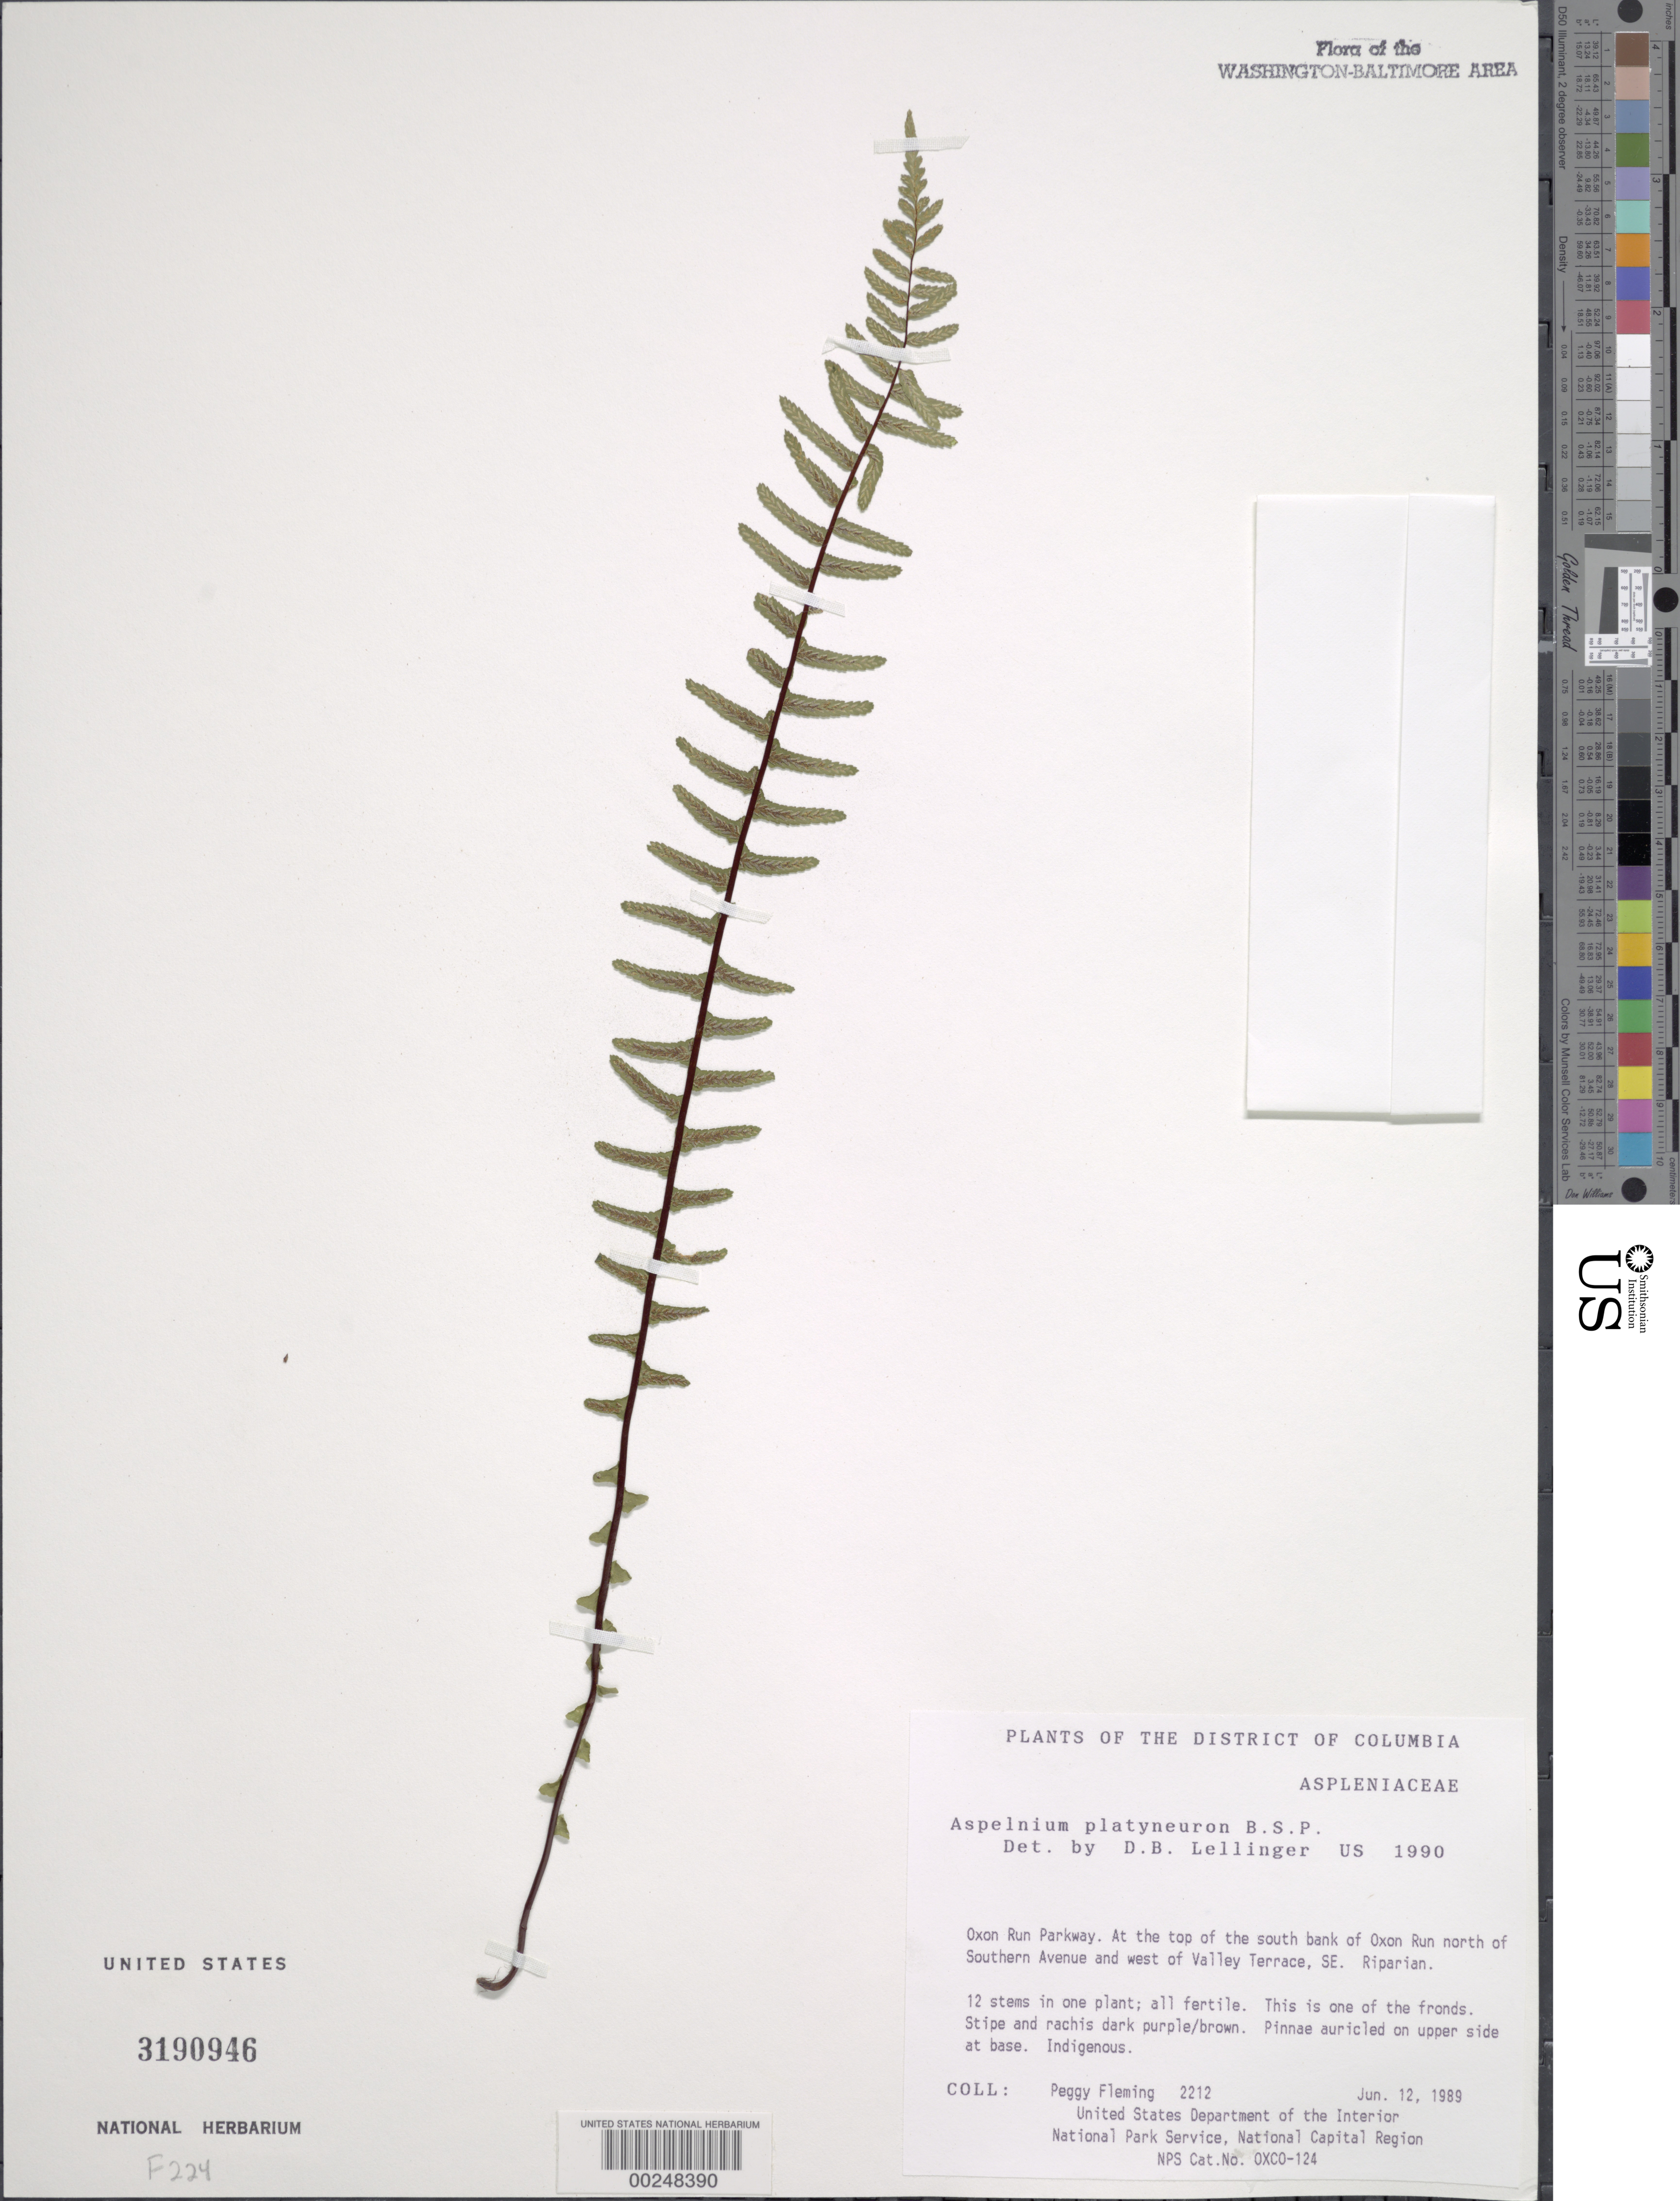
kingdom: Plantae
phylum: Tracheophyta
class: Polypodiopsida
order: Polypodiales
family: Aspleniaceae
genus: Asplenium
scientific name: Asplenium platyneuron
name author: (L.) Britton, Stearns & Poggenb.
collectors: P. Fleming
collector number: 2212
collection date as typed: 12 Jun 1989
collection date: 1989-06-12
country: United States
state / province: District of Columbia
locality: Oxon Run Parkway, S of Oxon Run N of Southern Ave. and W of Valley Terrace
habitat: South bank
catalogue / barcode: US 3190946